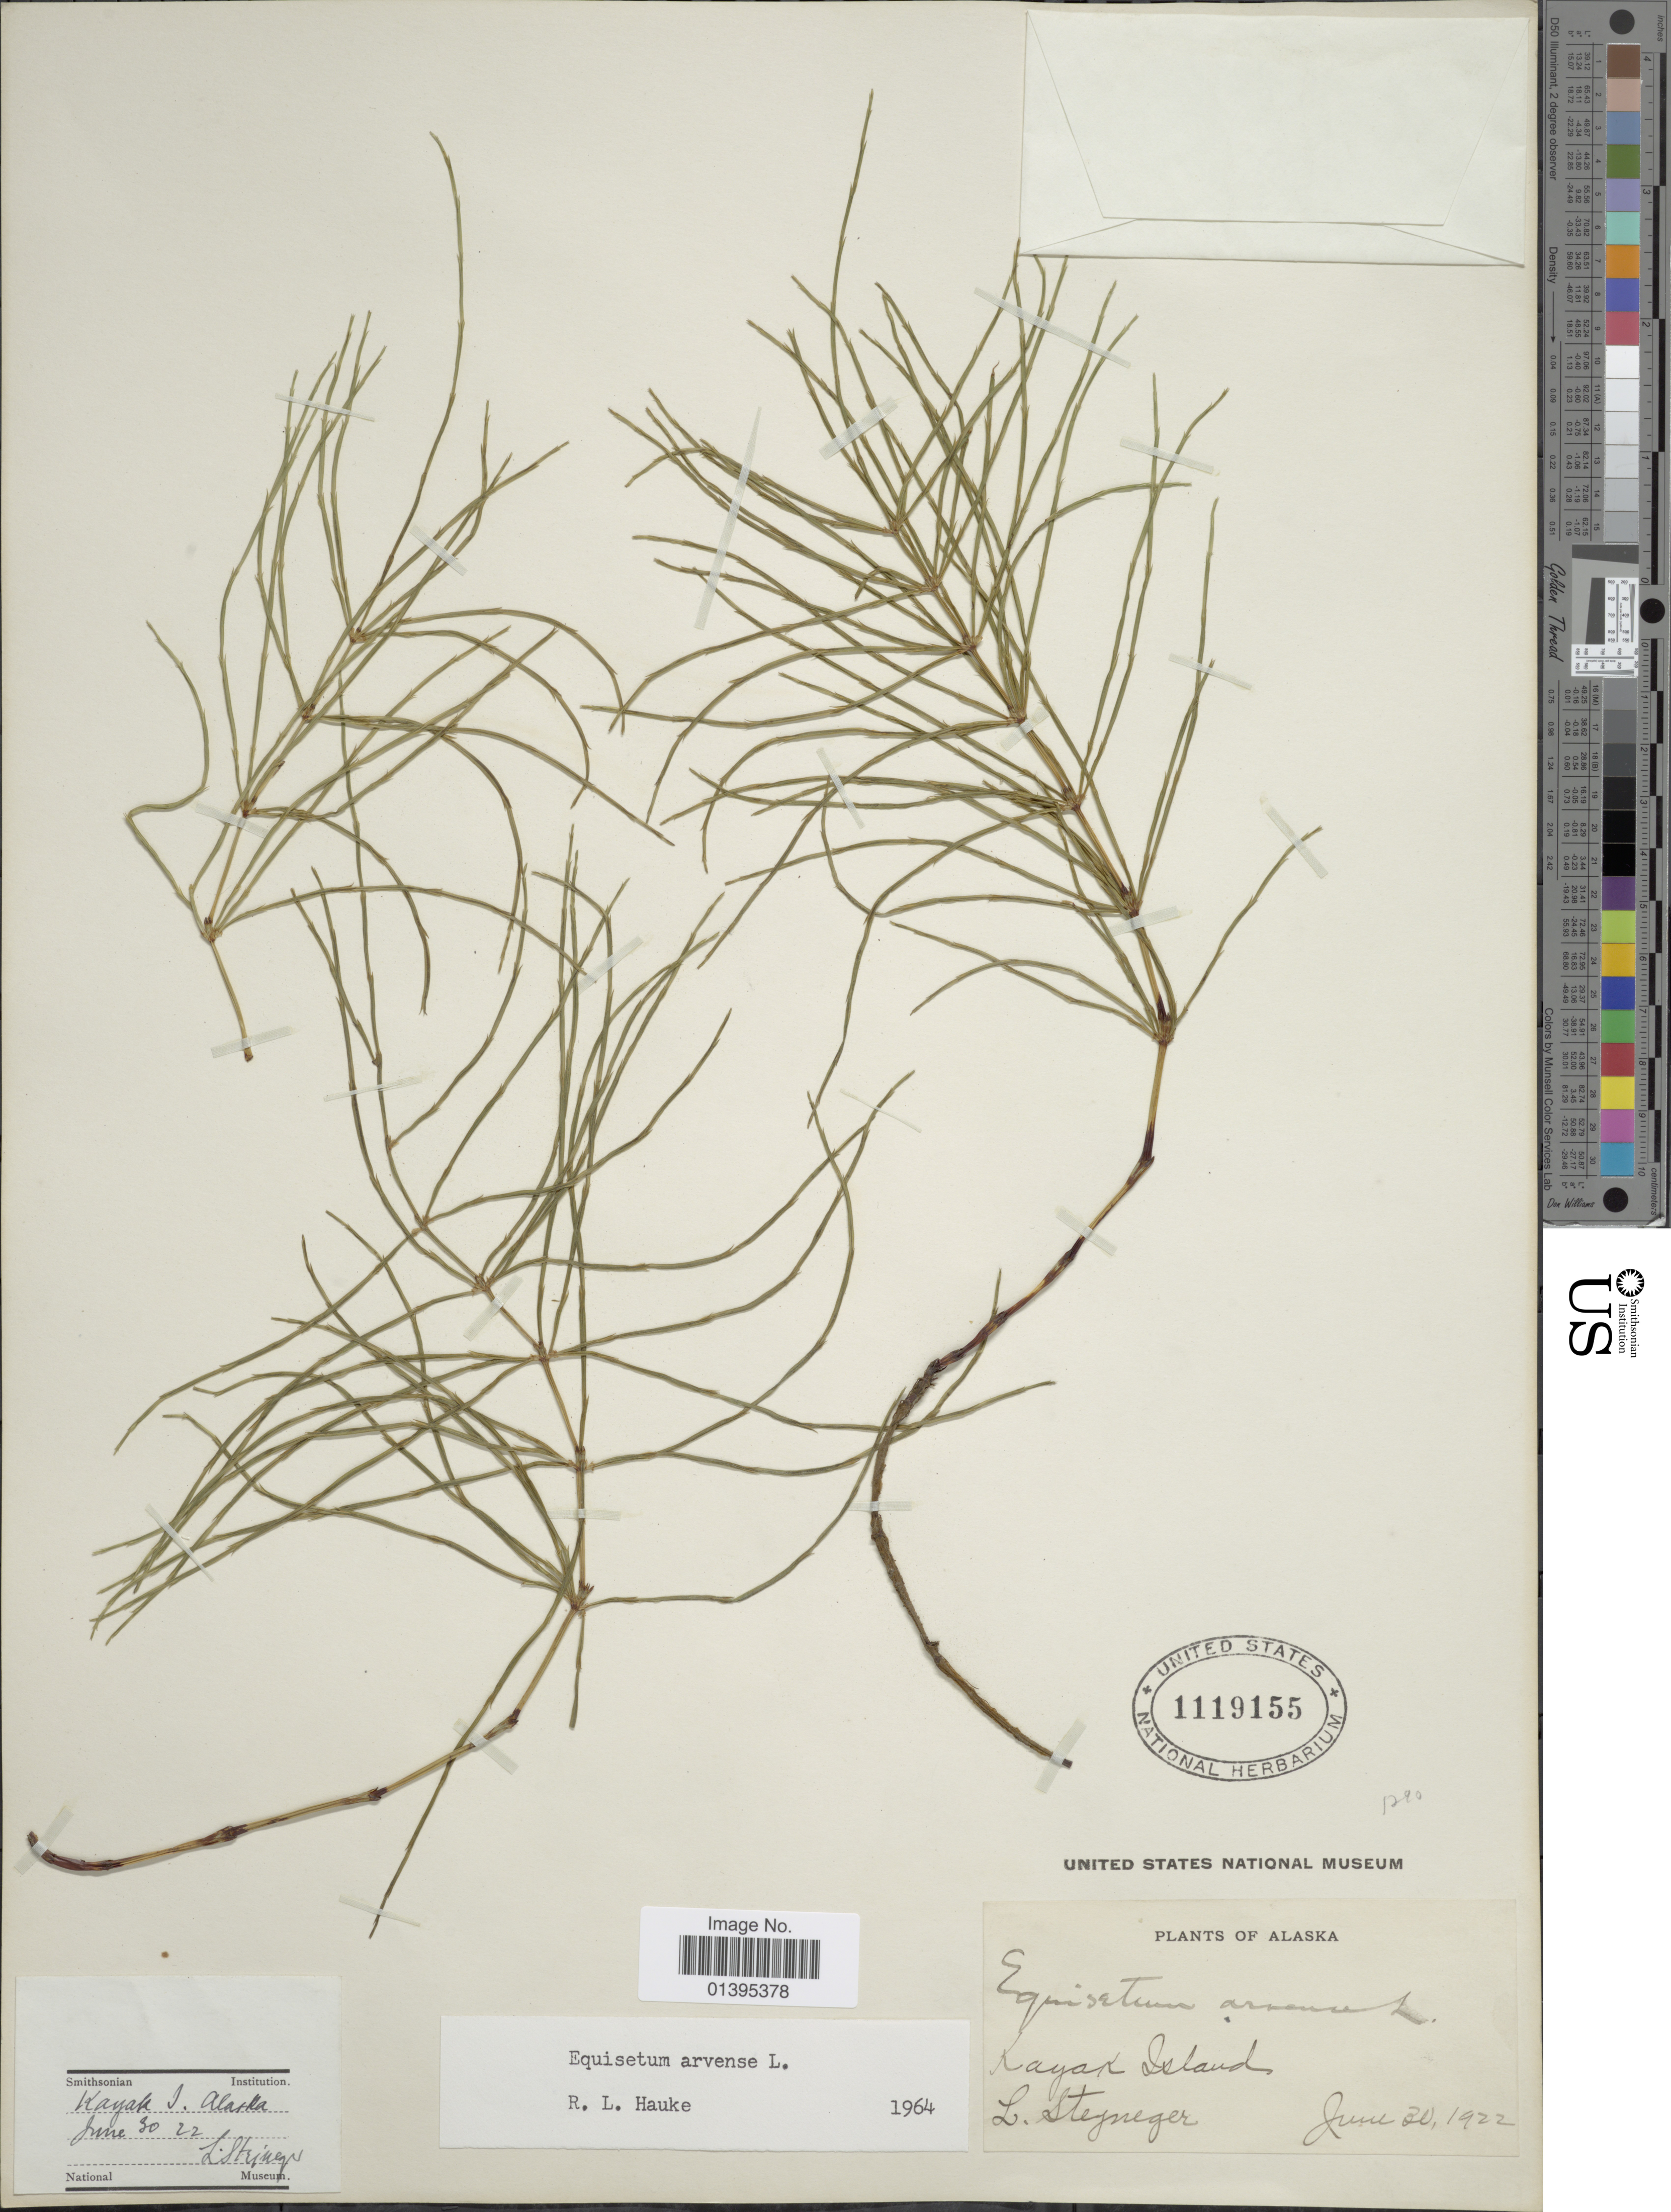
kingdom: Plantae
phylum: Tracheophyta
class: Polypodiopsida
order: Equisetales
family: Equisetaceae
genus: Equisetum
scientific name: Equisetum arvense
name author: L.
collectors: L. Stegneger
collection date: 1922-06-30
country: United States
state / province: Alaska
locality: Kayak Island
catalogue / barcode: US 1119155